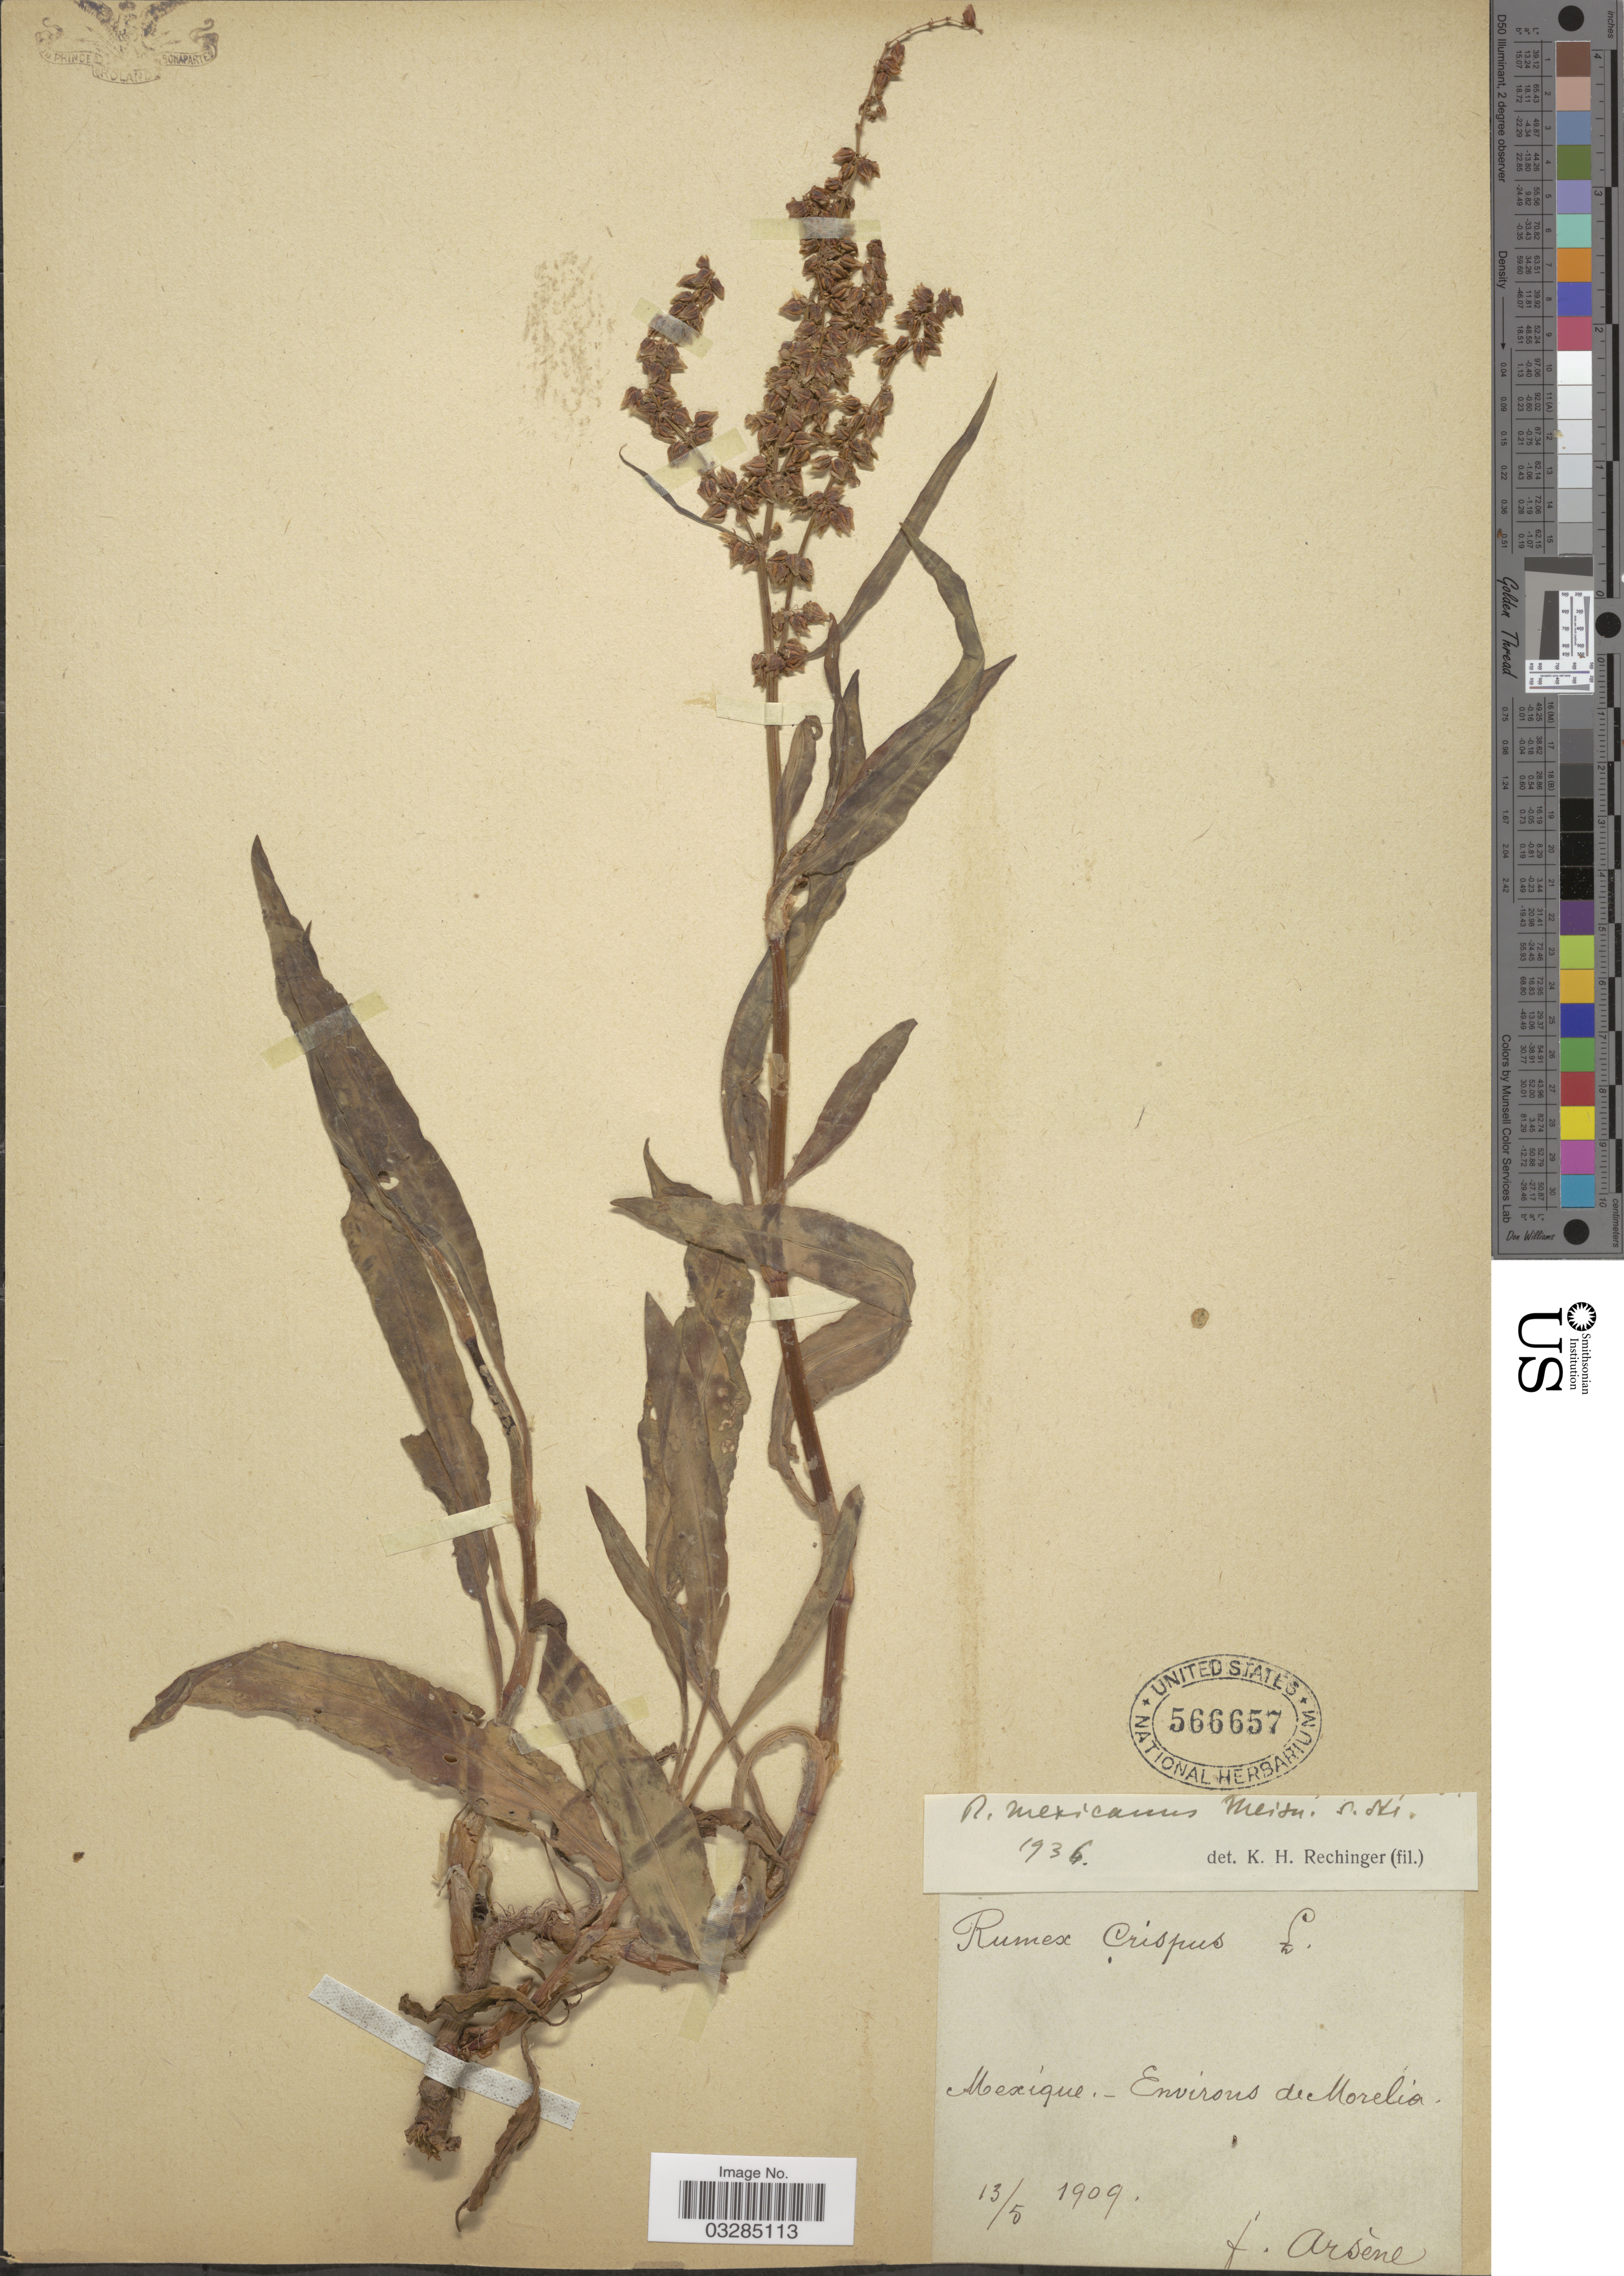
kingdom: Plantae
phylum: Tracheophyta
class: Magnoliopsida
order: Caryophyllales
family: Polygonaceae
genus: Rumex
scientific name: Rumex mexicanus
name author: Meisn.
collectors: F. Arsène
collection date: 1909-05-13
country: Mexico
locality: Environs de Morelia.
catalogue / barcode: US 566657